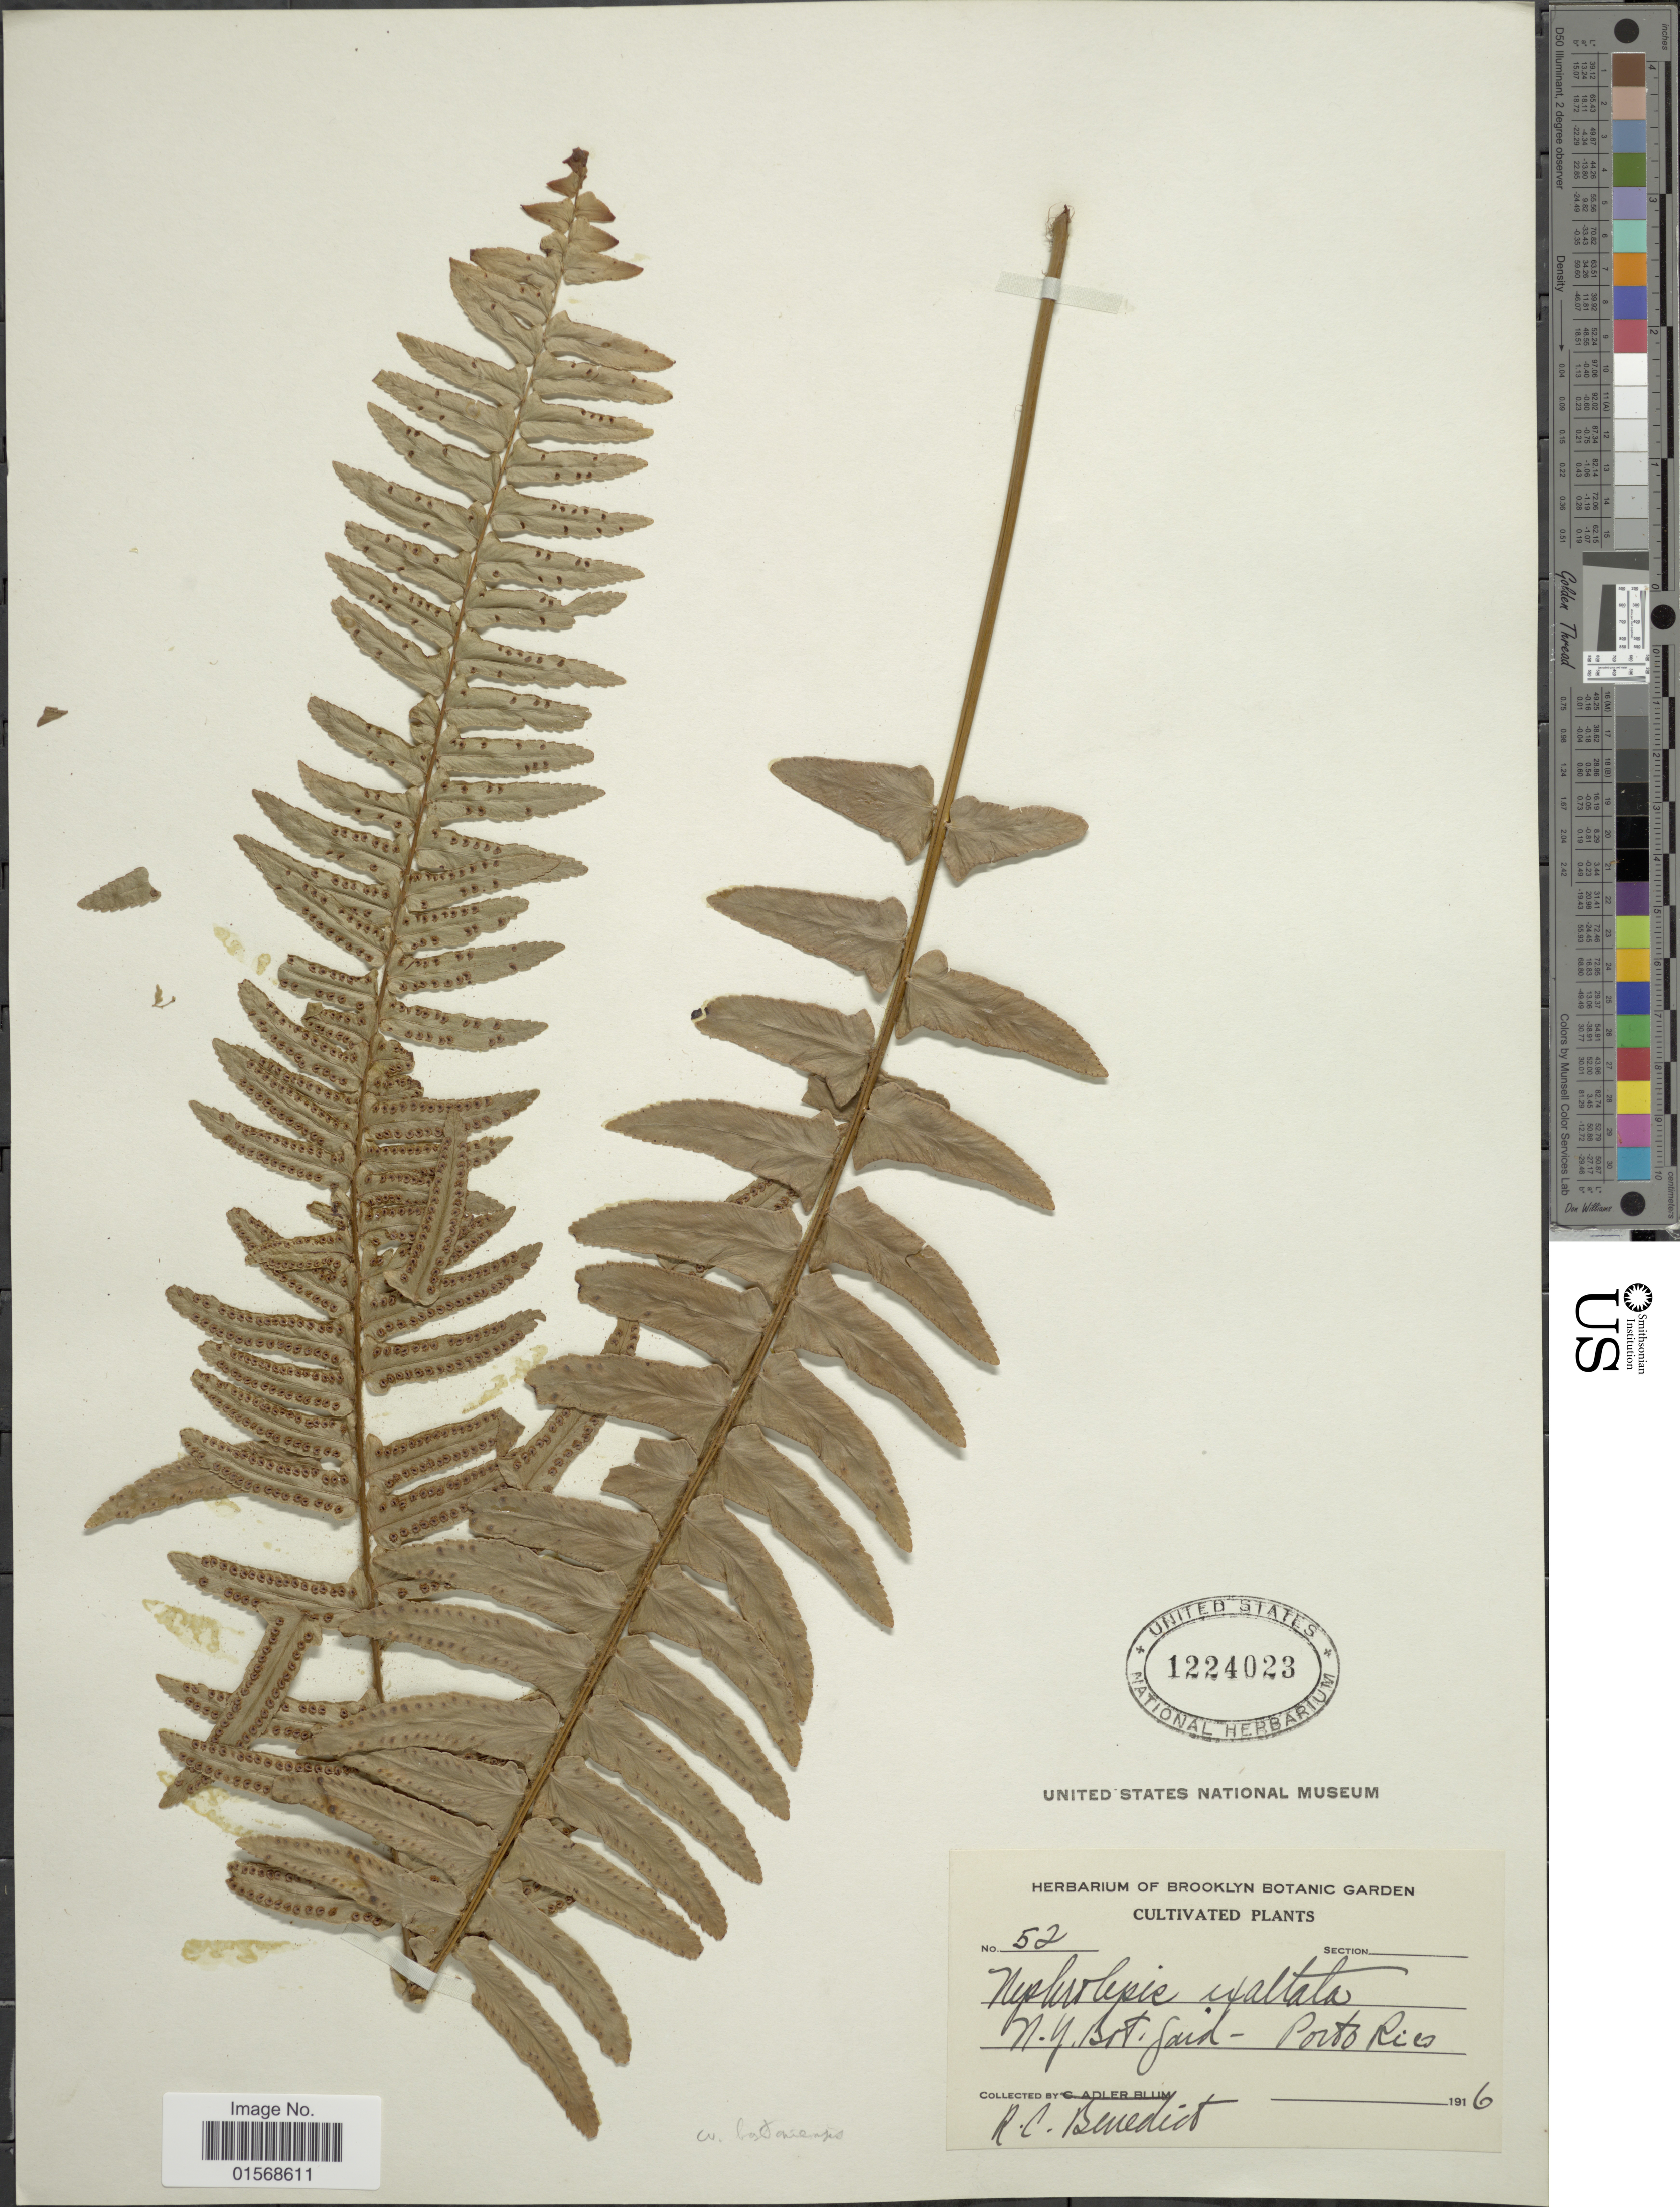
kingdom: Plantae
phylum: Tracheophyta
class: Polypodiopsida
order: Polypodiales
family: Nephrolepidaceae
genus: Nephrolepis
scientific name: Nephrolepis 'Bostoniensis typical'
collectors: R. C. Benedict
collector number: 52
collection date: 1916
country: United States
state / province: New York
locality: N.Y. Bot. Gard. - Porto Rico.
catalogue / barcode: US 1224023